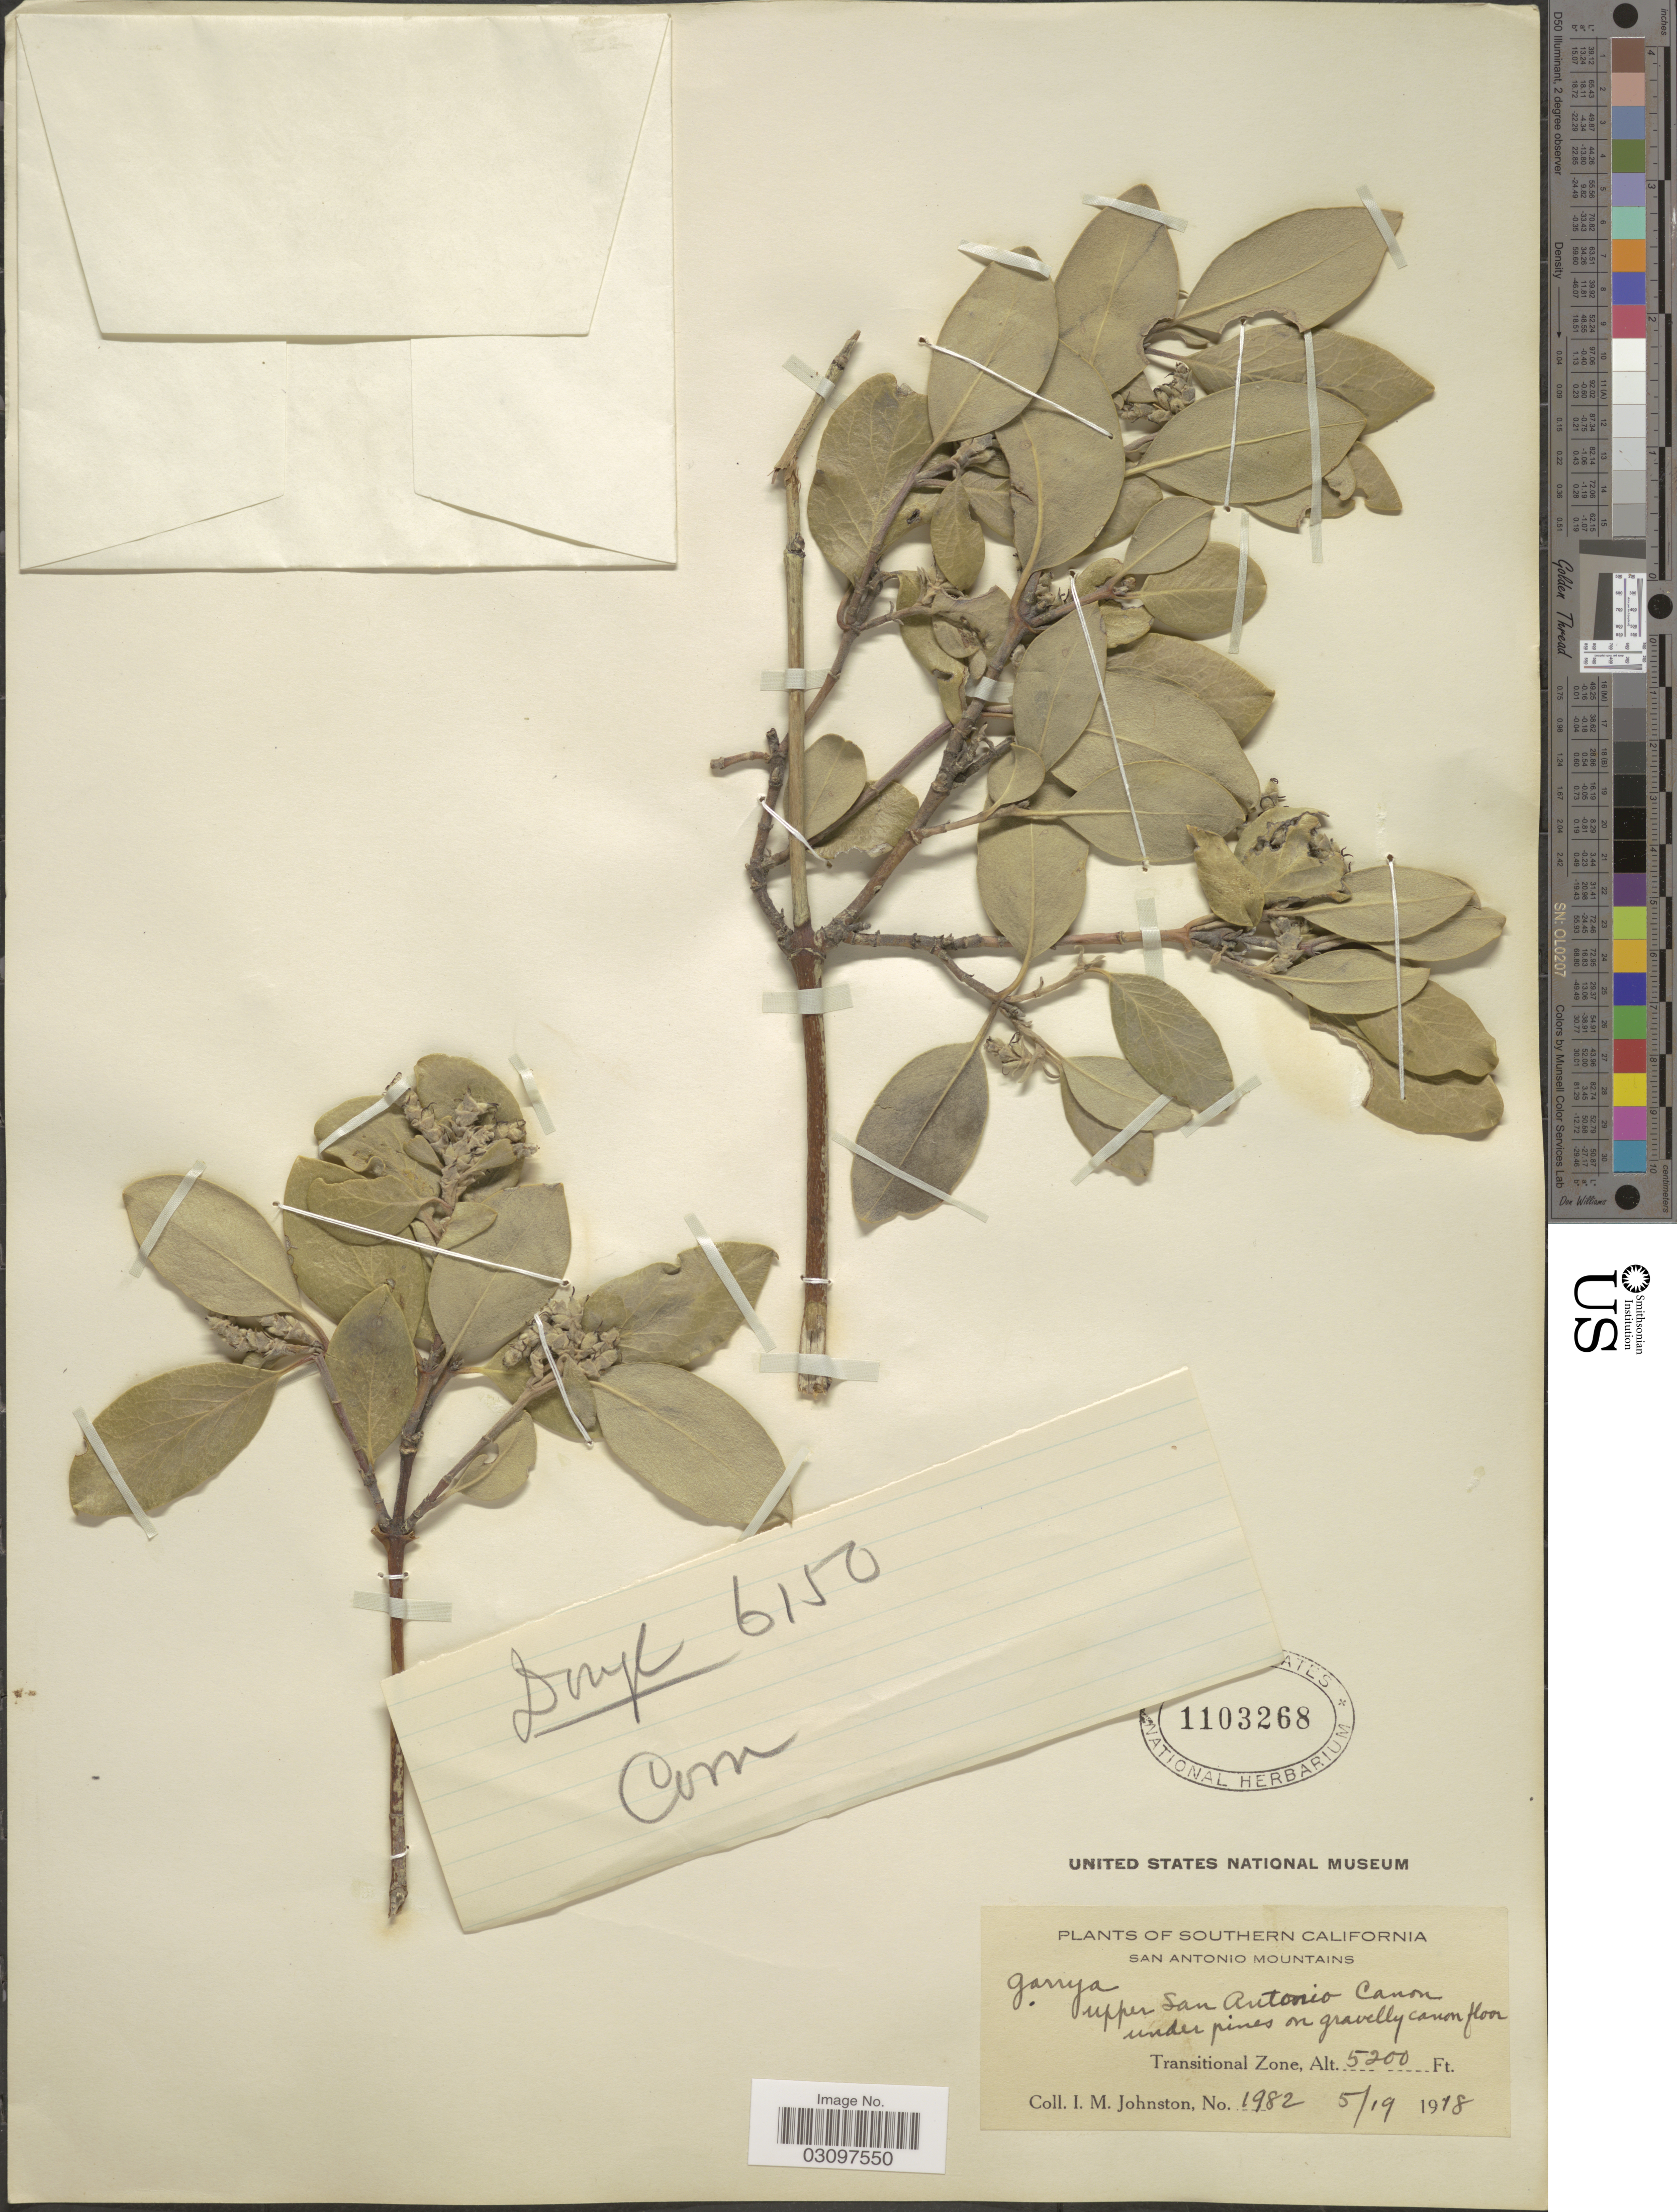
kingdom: Plantae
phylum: Tracheophyta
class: Magnoliopsida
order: Garryales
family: Garryaceae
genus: Garrya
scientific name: Garrya sp.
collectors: I.M. Johnston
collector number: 1982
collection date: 1978-05-19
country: United States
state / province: California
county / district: Los Angeles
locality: Southern California. San Antonio Mountains. Upper San Antonio Canon under pines on gravelly canon floor. Transitional Zone.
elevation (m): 1585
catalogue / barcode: US 1103268